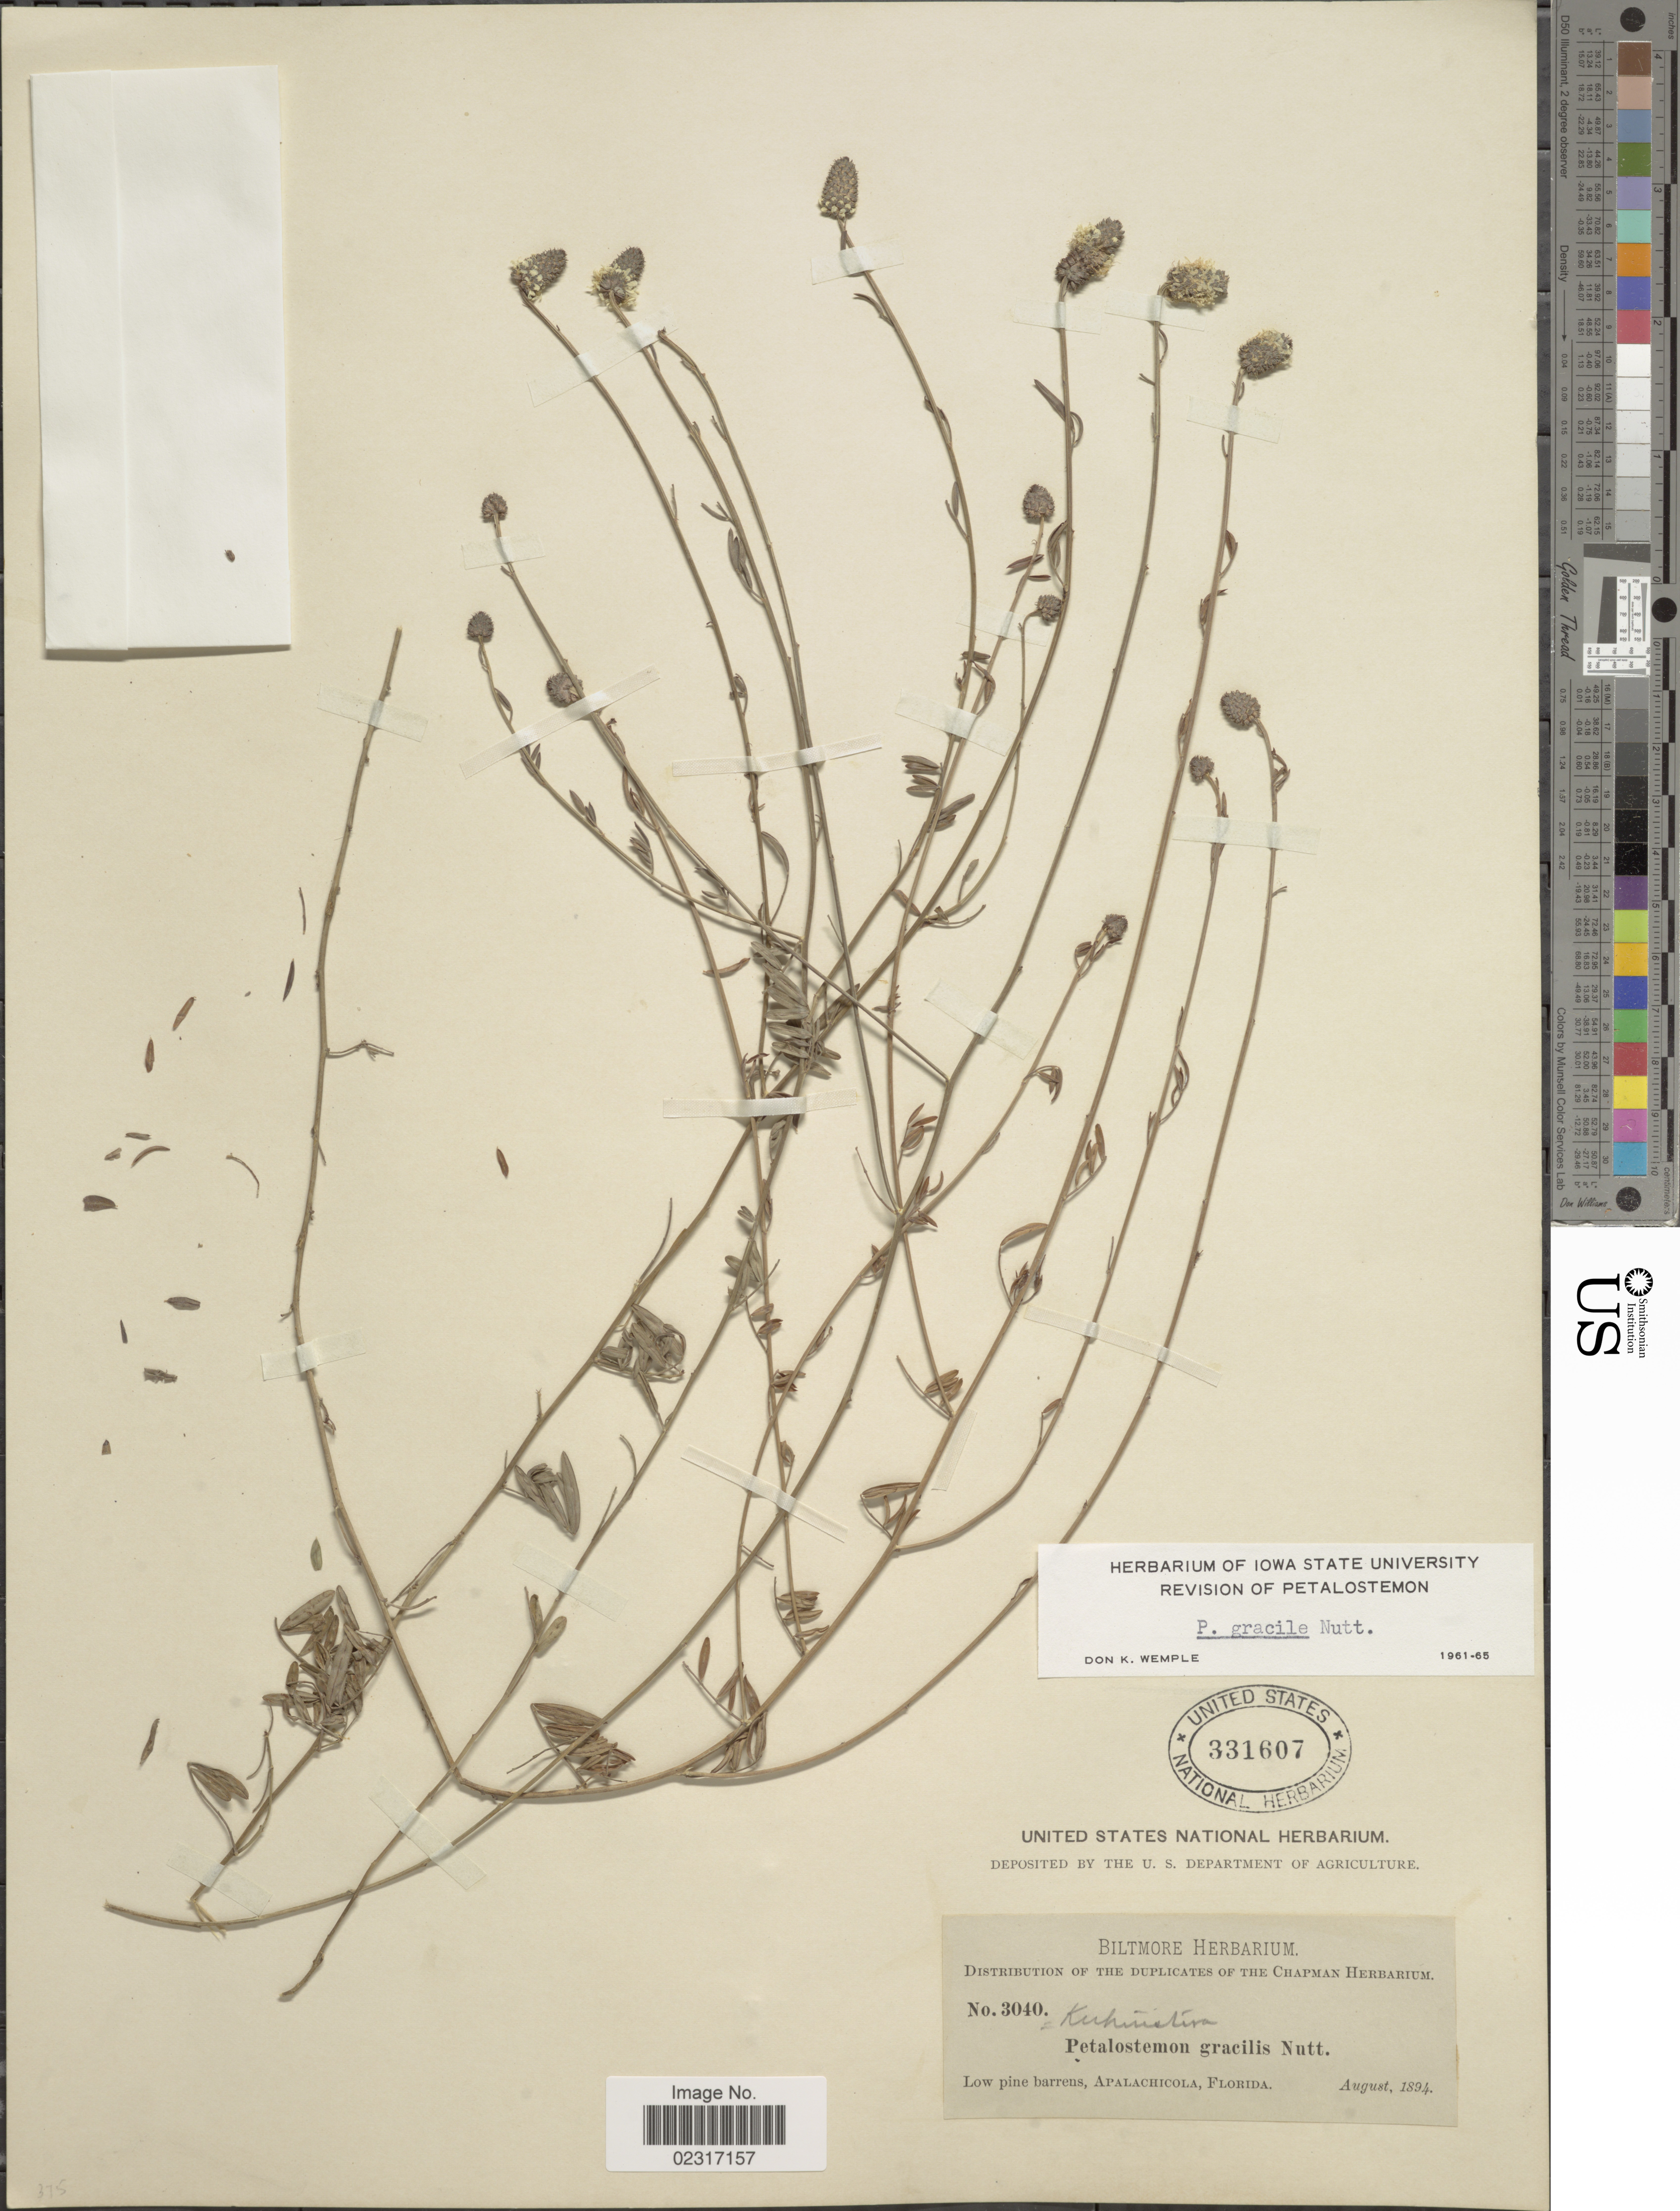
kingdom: Plantae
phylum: Tracheophyta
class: Magnoliopsida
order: Fabales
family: Fabaceae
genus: Dalea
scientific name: Dalea carnea var. gracilis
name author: (Nutt.) Barneby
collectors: ex herb. Biltmore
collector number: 3040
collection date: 1894-08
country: United States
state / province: Florida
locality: Apalachicola.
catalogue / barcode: US 331607